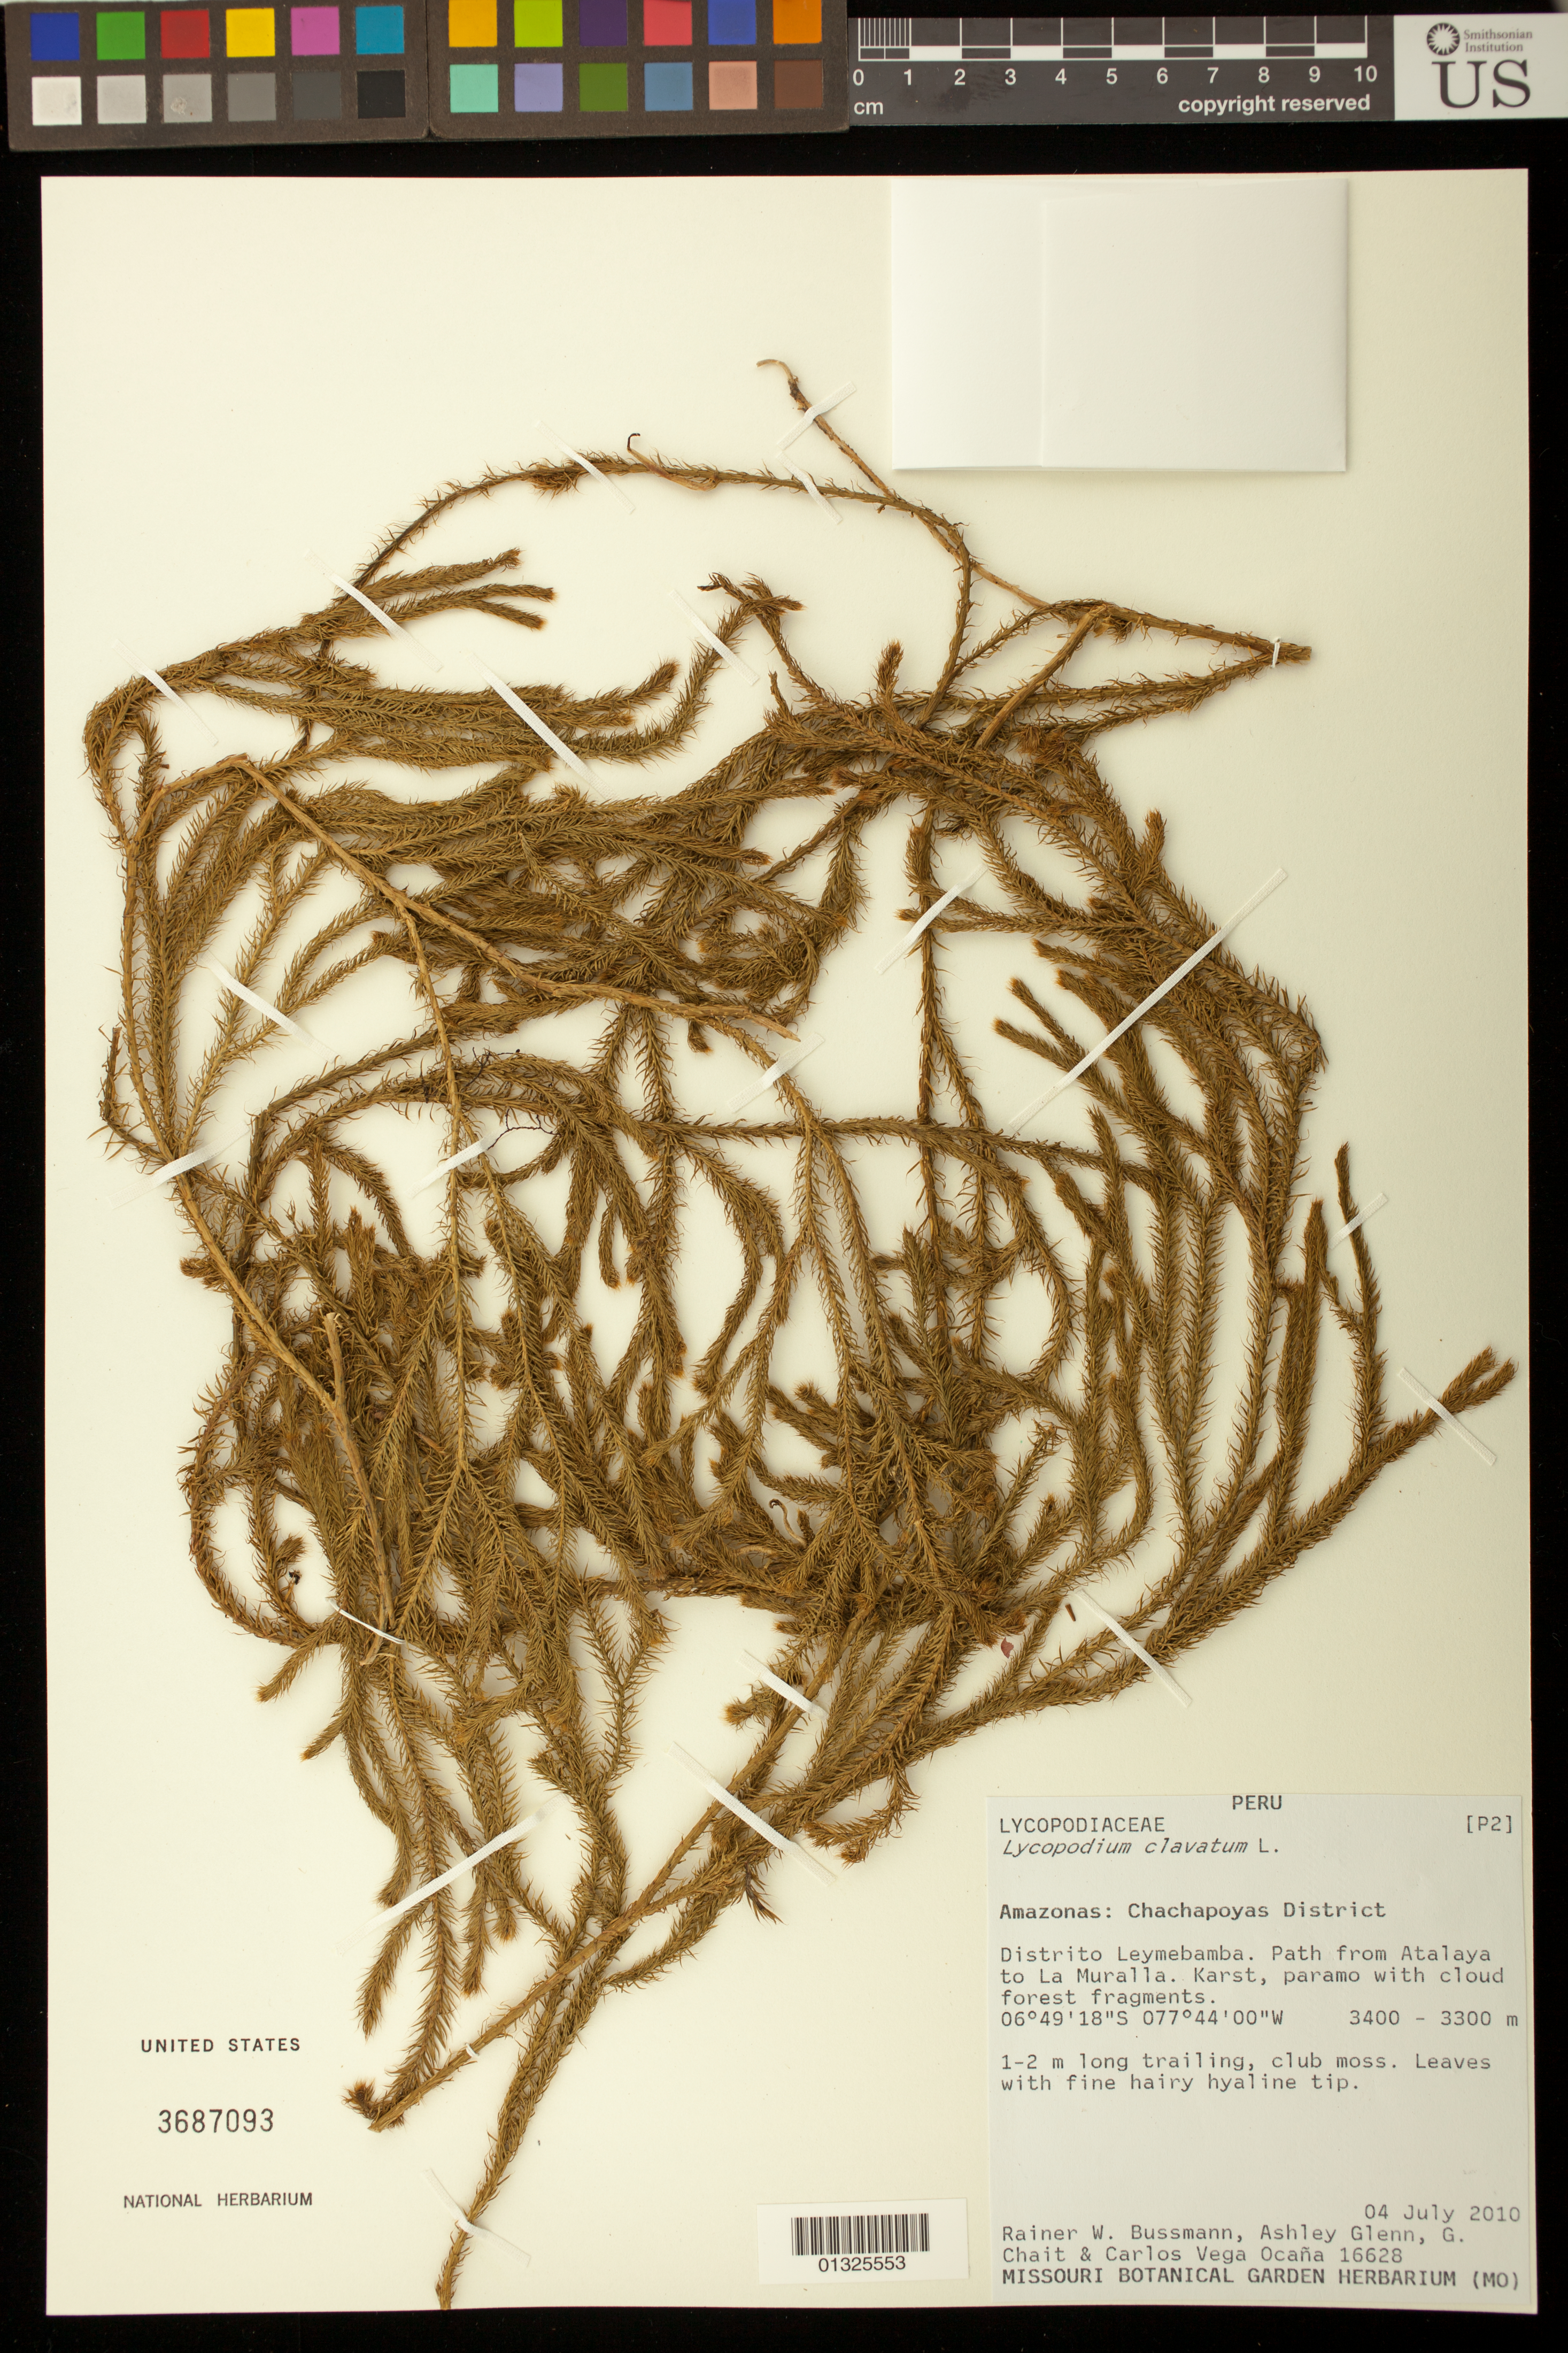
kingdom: Plantae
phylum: Tracheophyta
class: Lycopodiopsida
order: Lycopodiales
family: Lycopodiaceae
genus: Lycopodium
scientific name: Lycopodium clavatum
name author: L.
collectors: R. W. Bussmann, A. Glenn, G. Chait & C. Vega Ocaña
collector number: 16628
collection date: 2010-07-04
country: Peru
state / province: Amazonas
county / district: Chachapoyas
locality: Distrito Leymebamba. Path from Atalaya to La Muralla.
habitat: Karst, paramo with cloud forest fragments.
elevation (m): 3400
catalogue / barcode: US 3687093